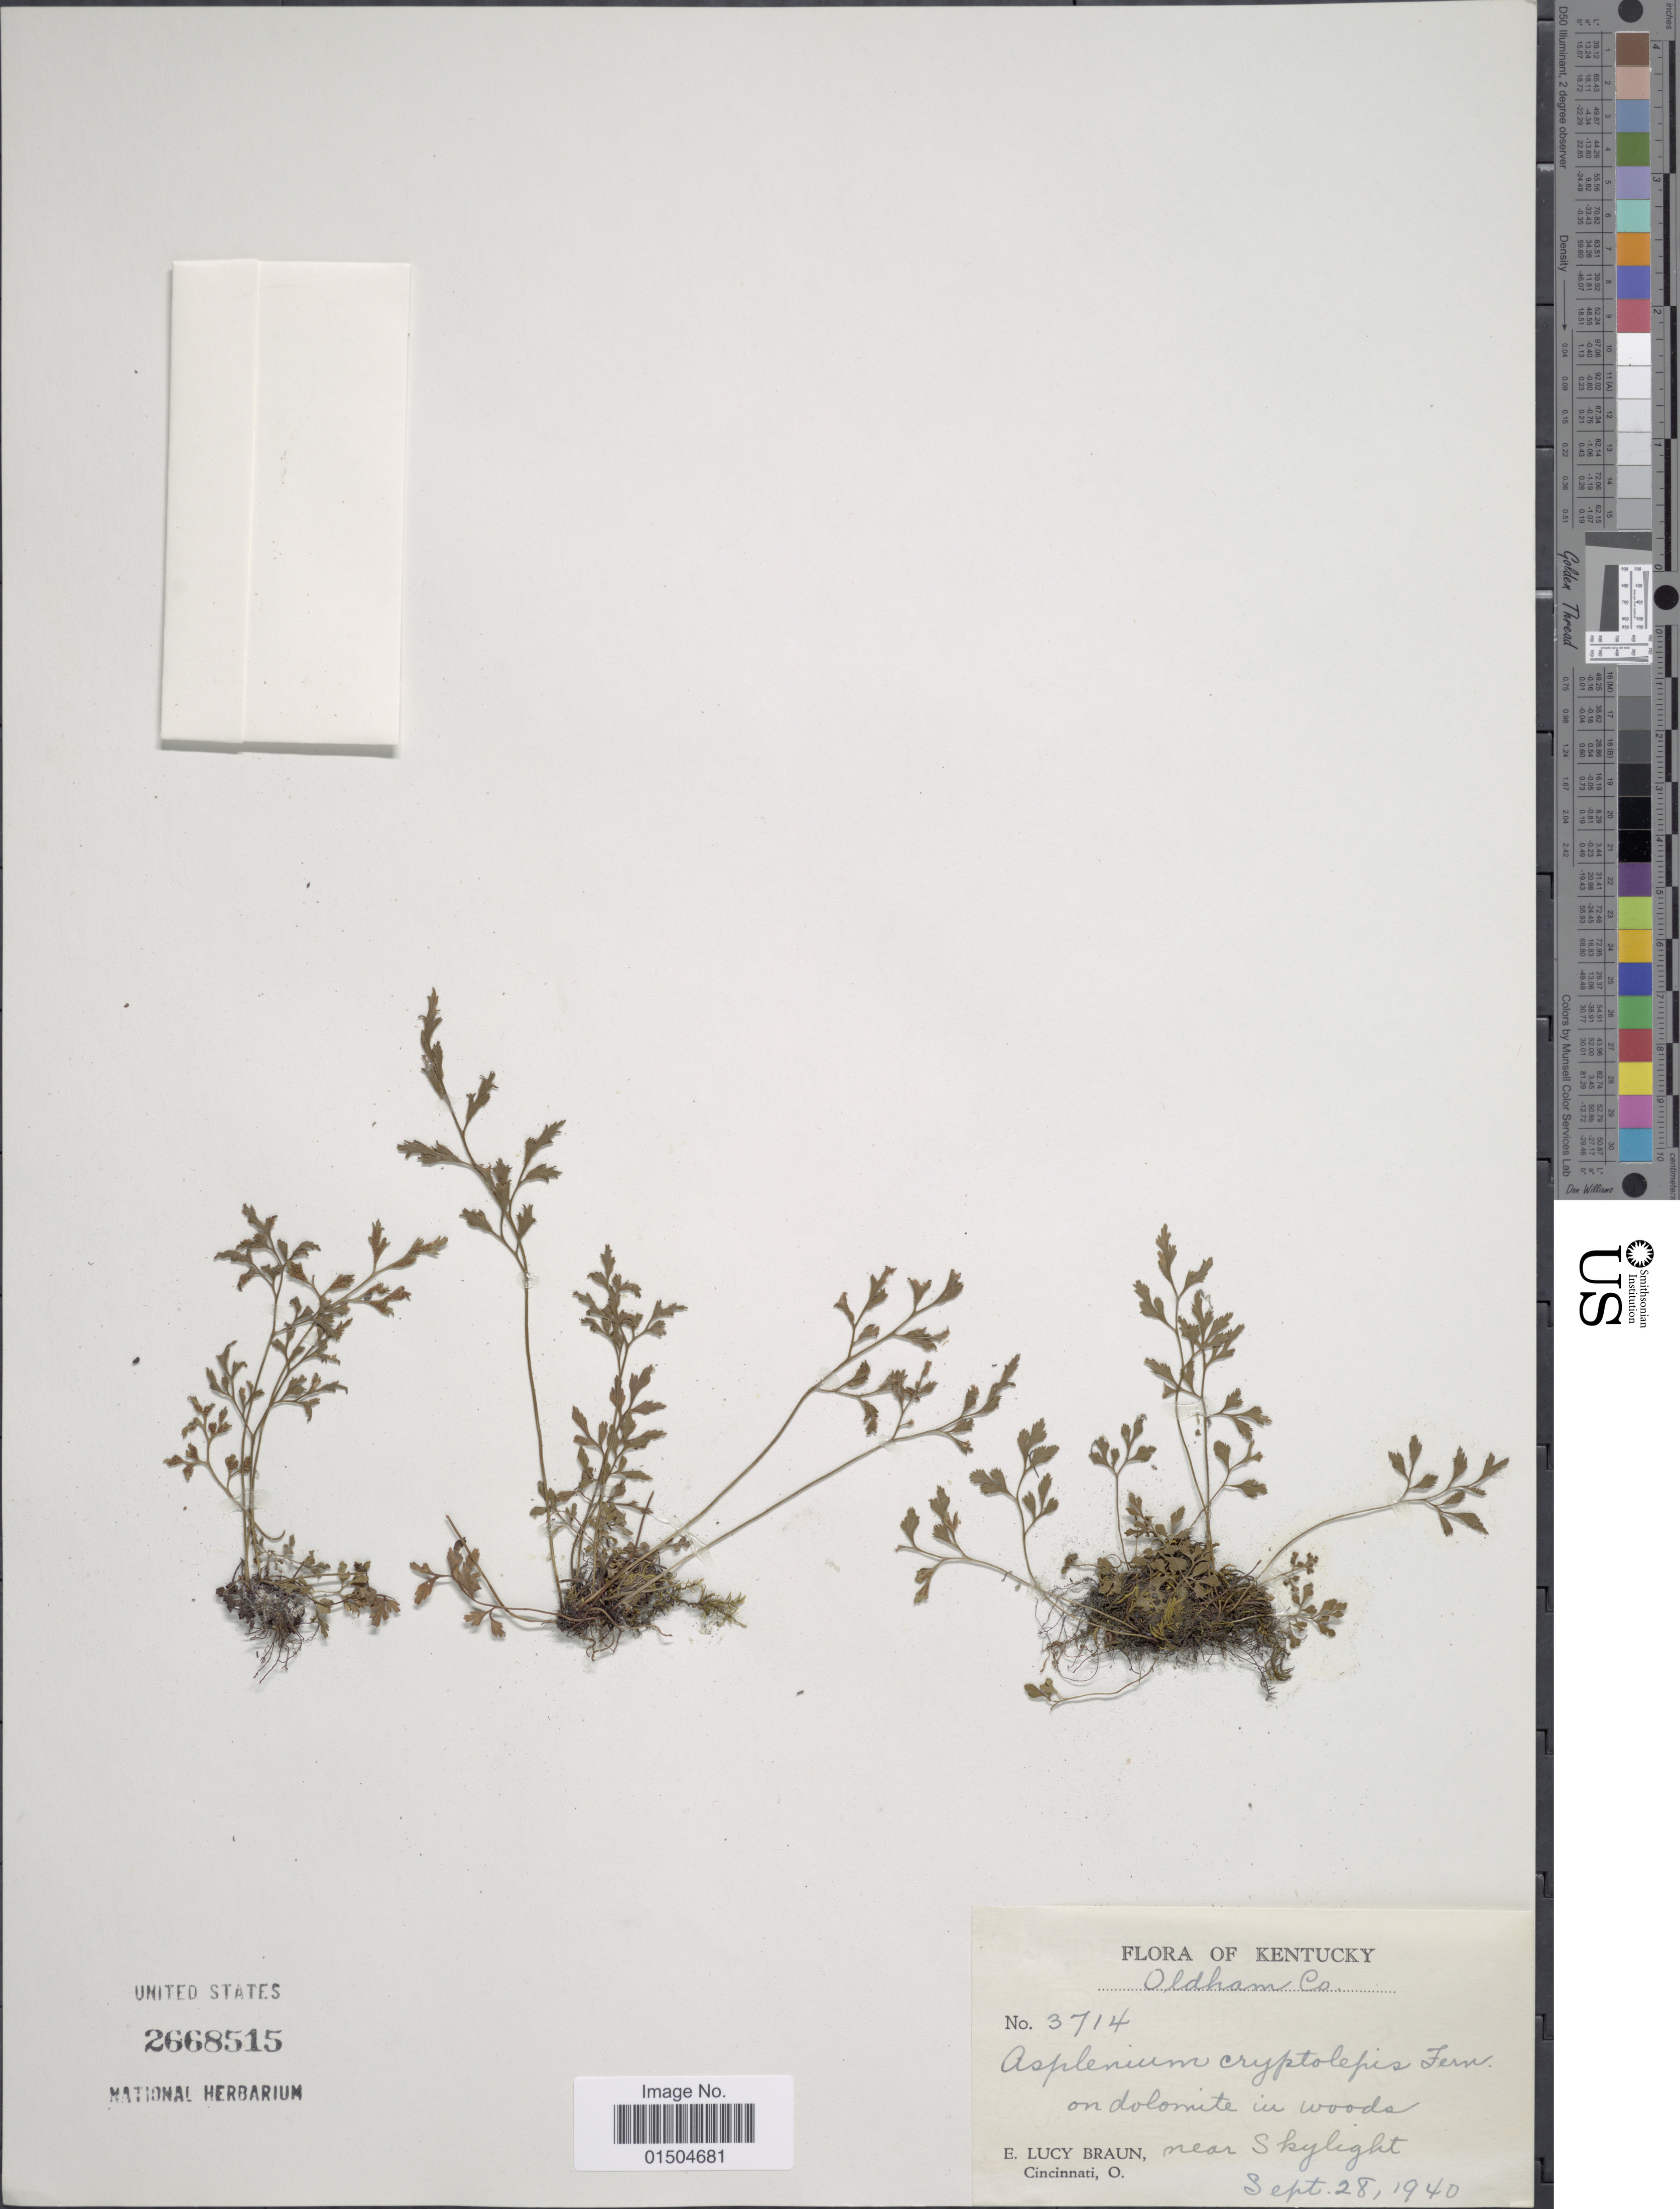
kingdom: Plantae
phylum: Tracheophyta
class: Polypodiopsida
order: Polypodiales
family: Aspleniaceae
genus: Asplenium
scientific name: Asplenium ruta-muraria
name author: L.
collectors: E. L. Braun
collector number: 3714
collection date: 1940-09-28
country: United States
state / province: Kentucky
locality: Oldham Co. On dolomite in woods near Skylight.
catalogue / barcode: US 2668515